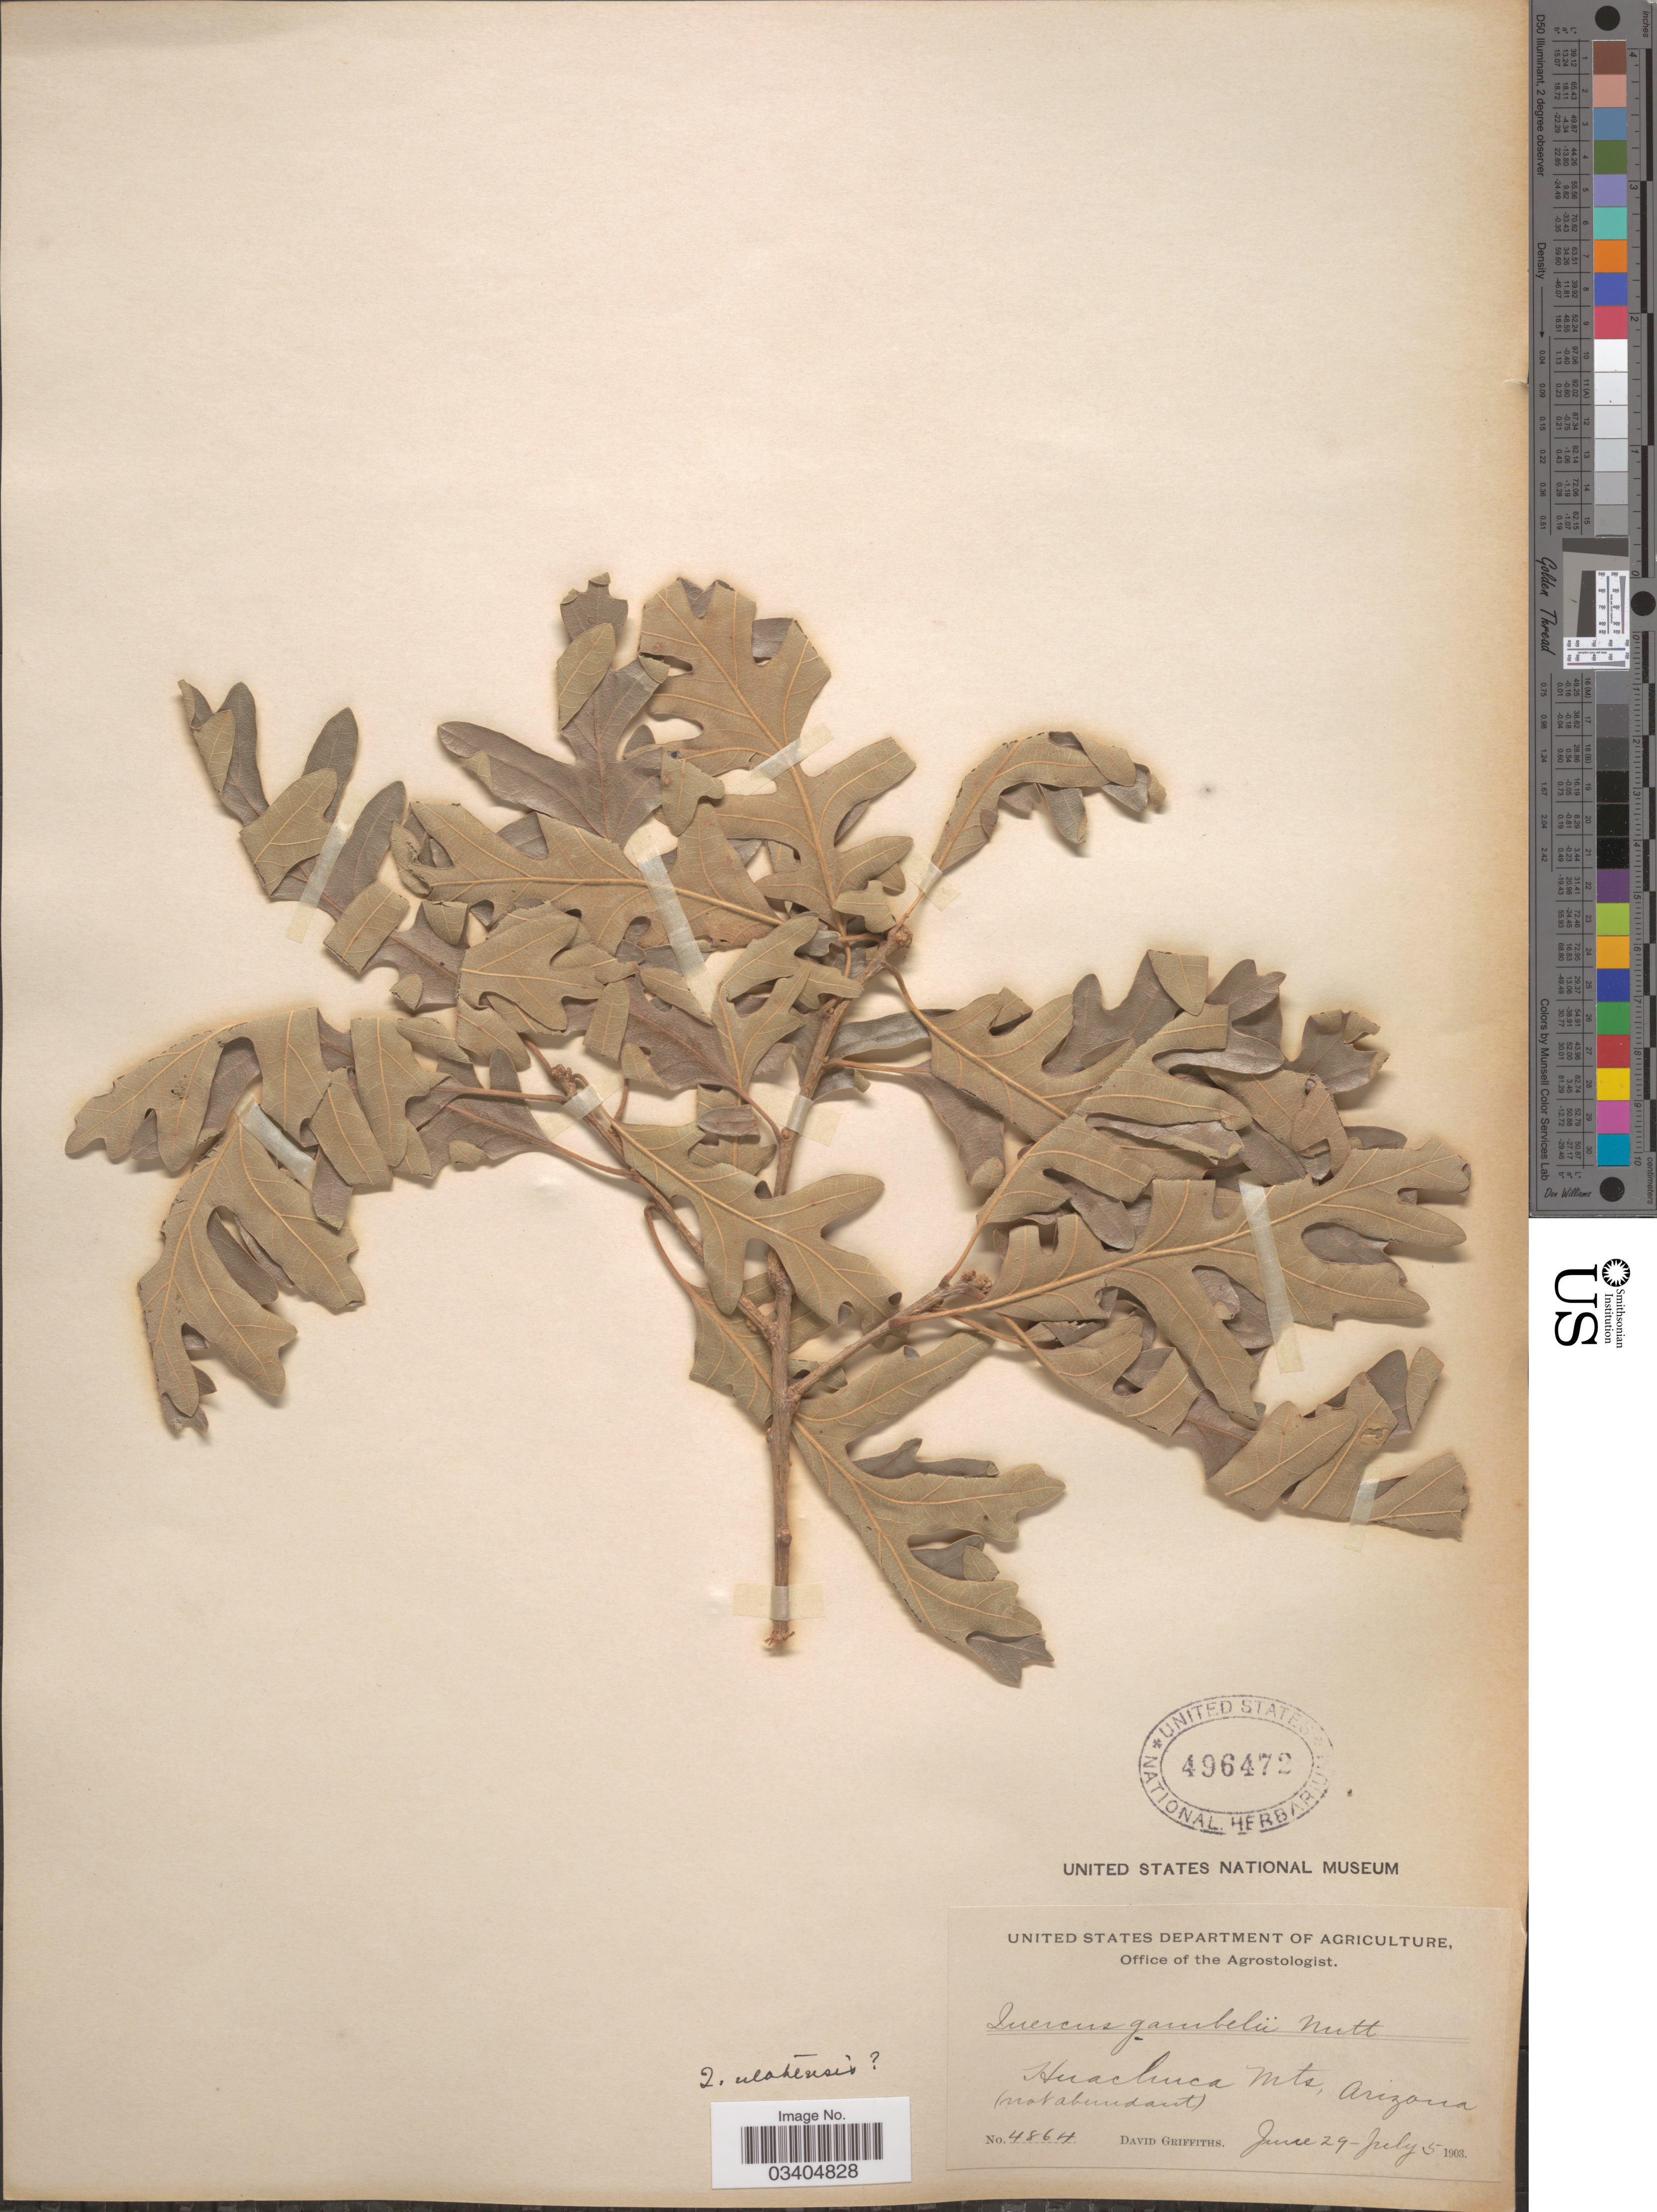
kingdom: Plantae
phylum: Tracheophyta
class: Magnoliopsida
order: Fagales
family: Fagaceae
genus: Quercus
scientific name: Quercus gambelii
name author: Nutt.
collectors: D. Griffiths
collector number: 4864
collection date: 1903-06-29/1903-07-05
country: United States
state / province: Arizona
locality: Huachuca Mts.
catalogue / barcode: US 496472